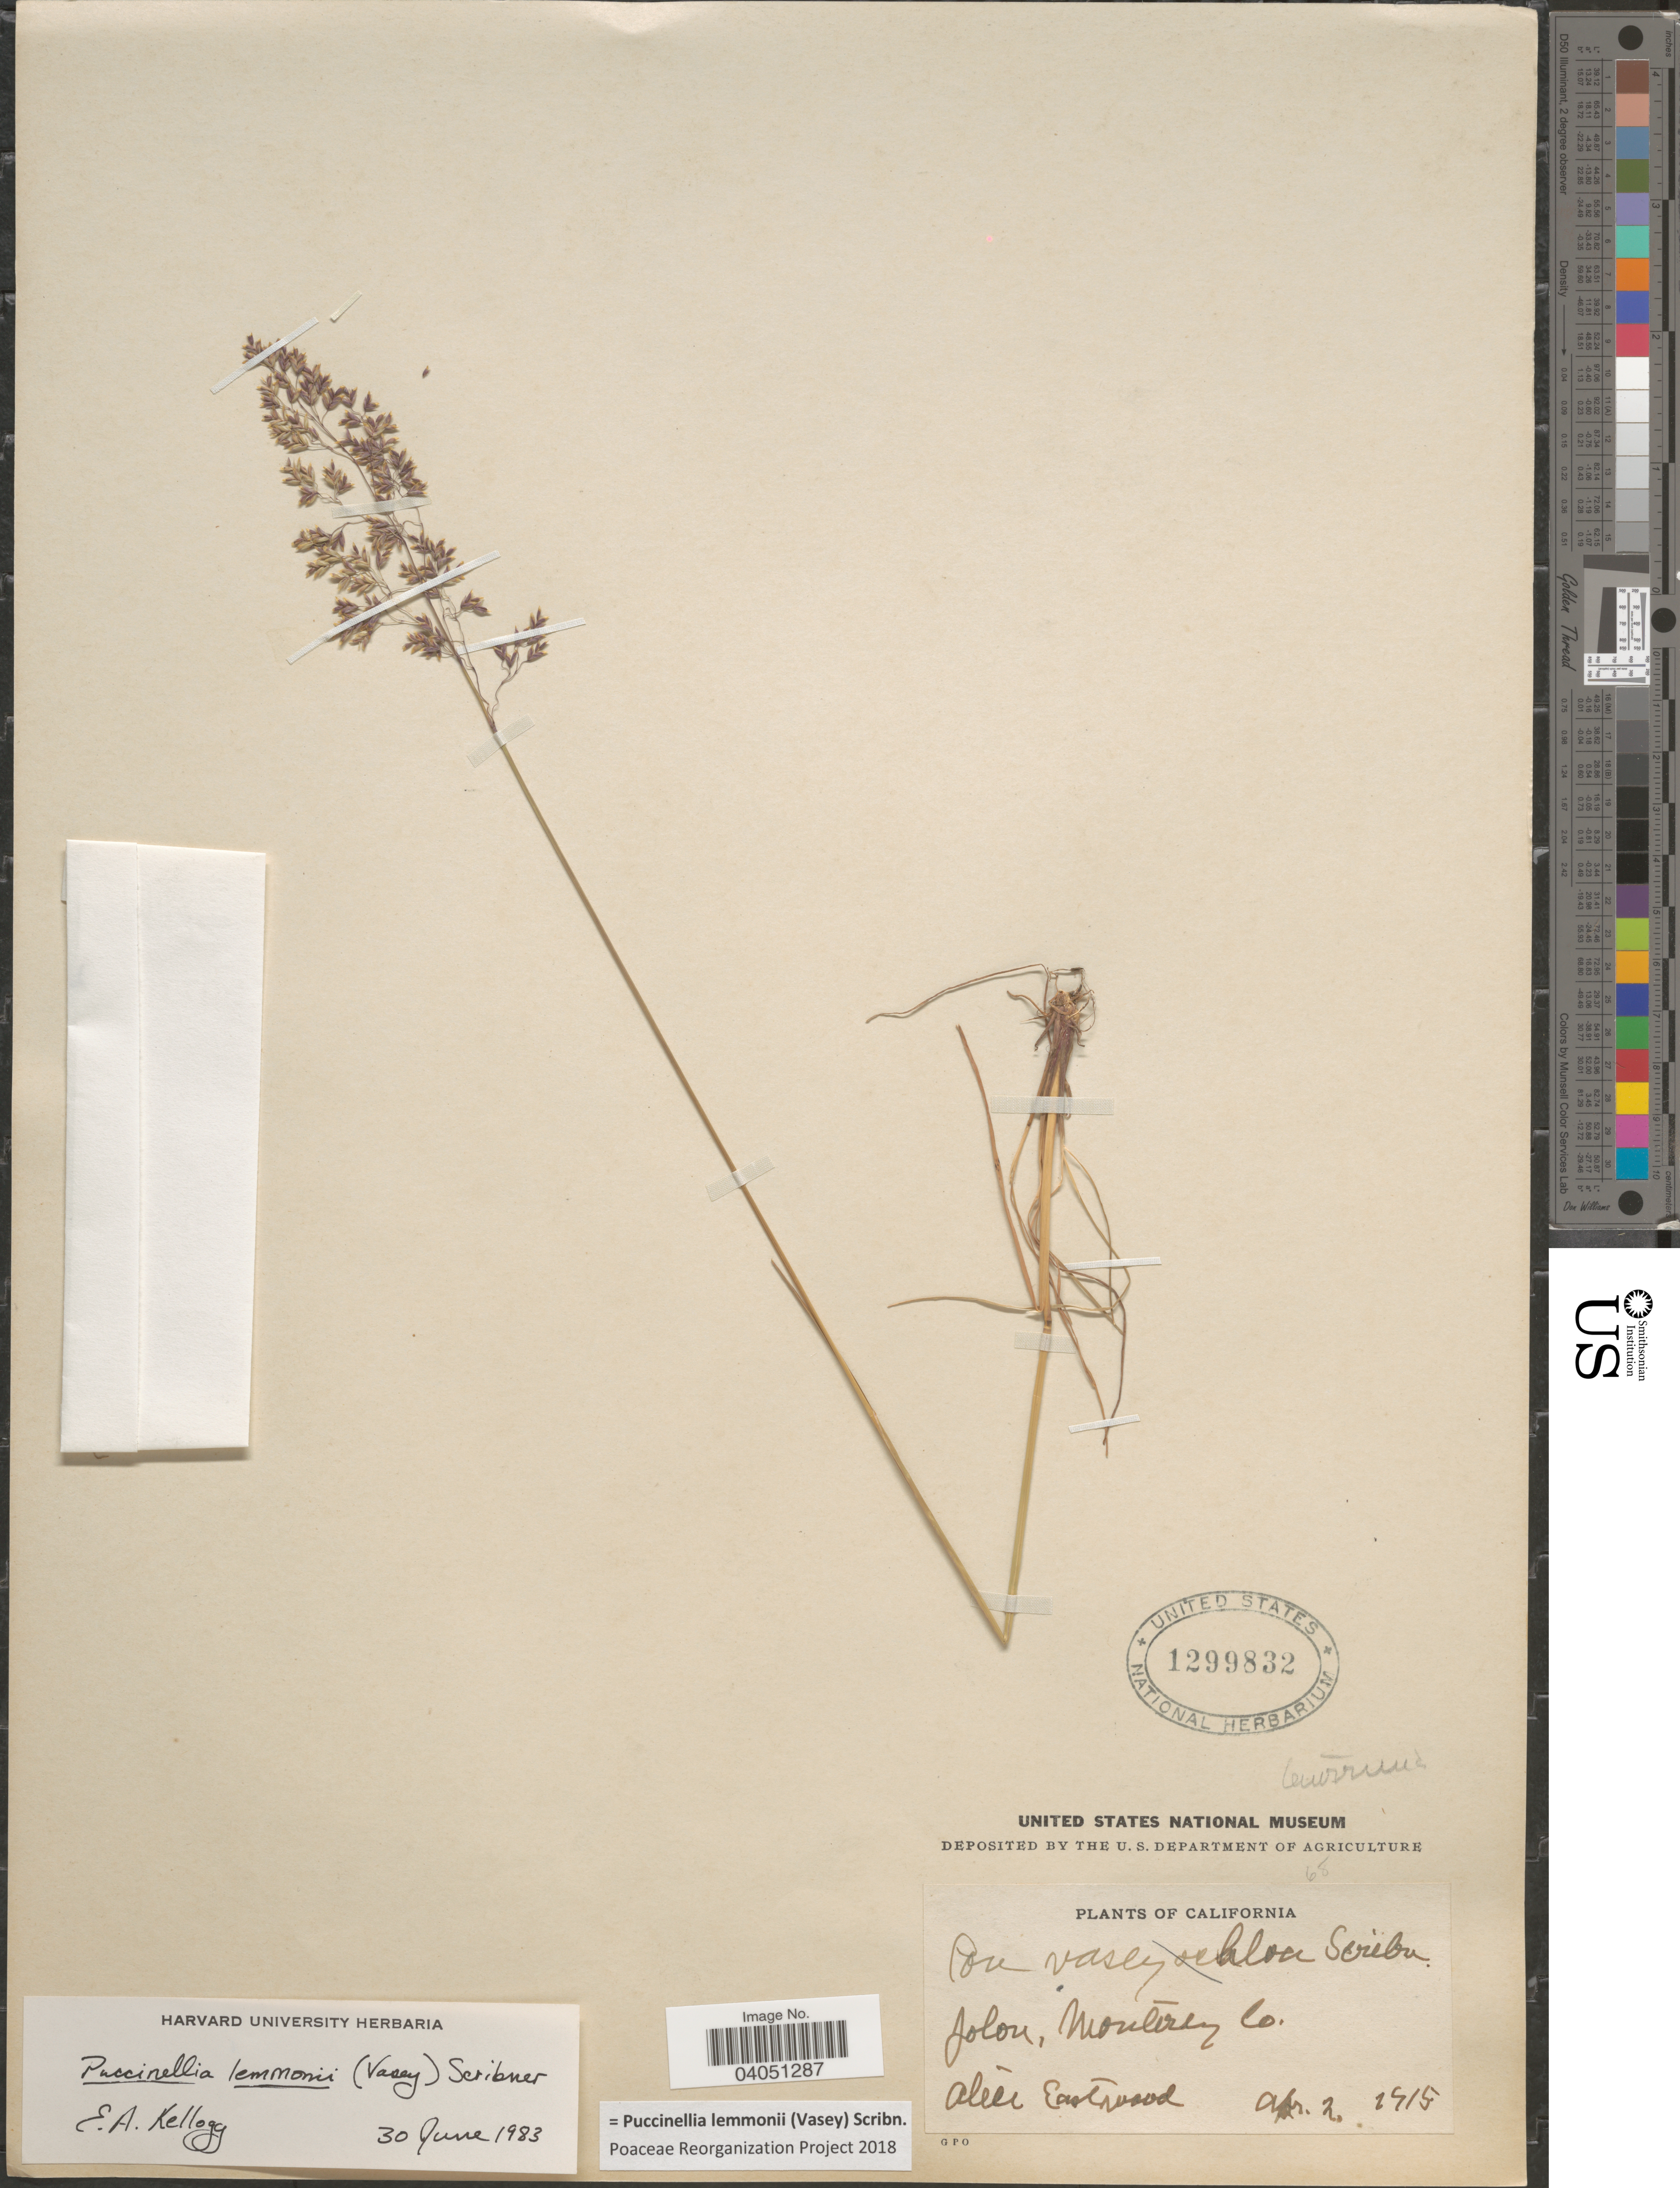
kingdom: Plantae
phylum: Tracheophyta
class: Liliopsida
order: Poales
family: Poaceae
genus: Puccinellia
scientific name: Puccinellia lemmonii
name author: (Vasey) Scribn.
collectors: A. Eastwood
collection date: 1915-04-02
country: United States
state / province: California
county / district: Monterey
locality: Jolon, Monterey Co.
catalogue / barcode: US 1299832